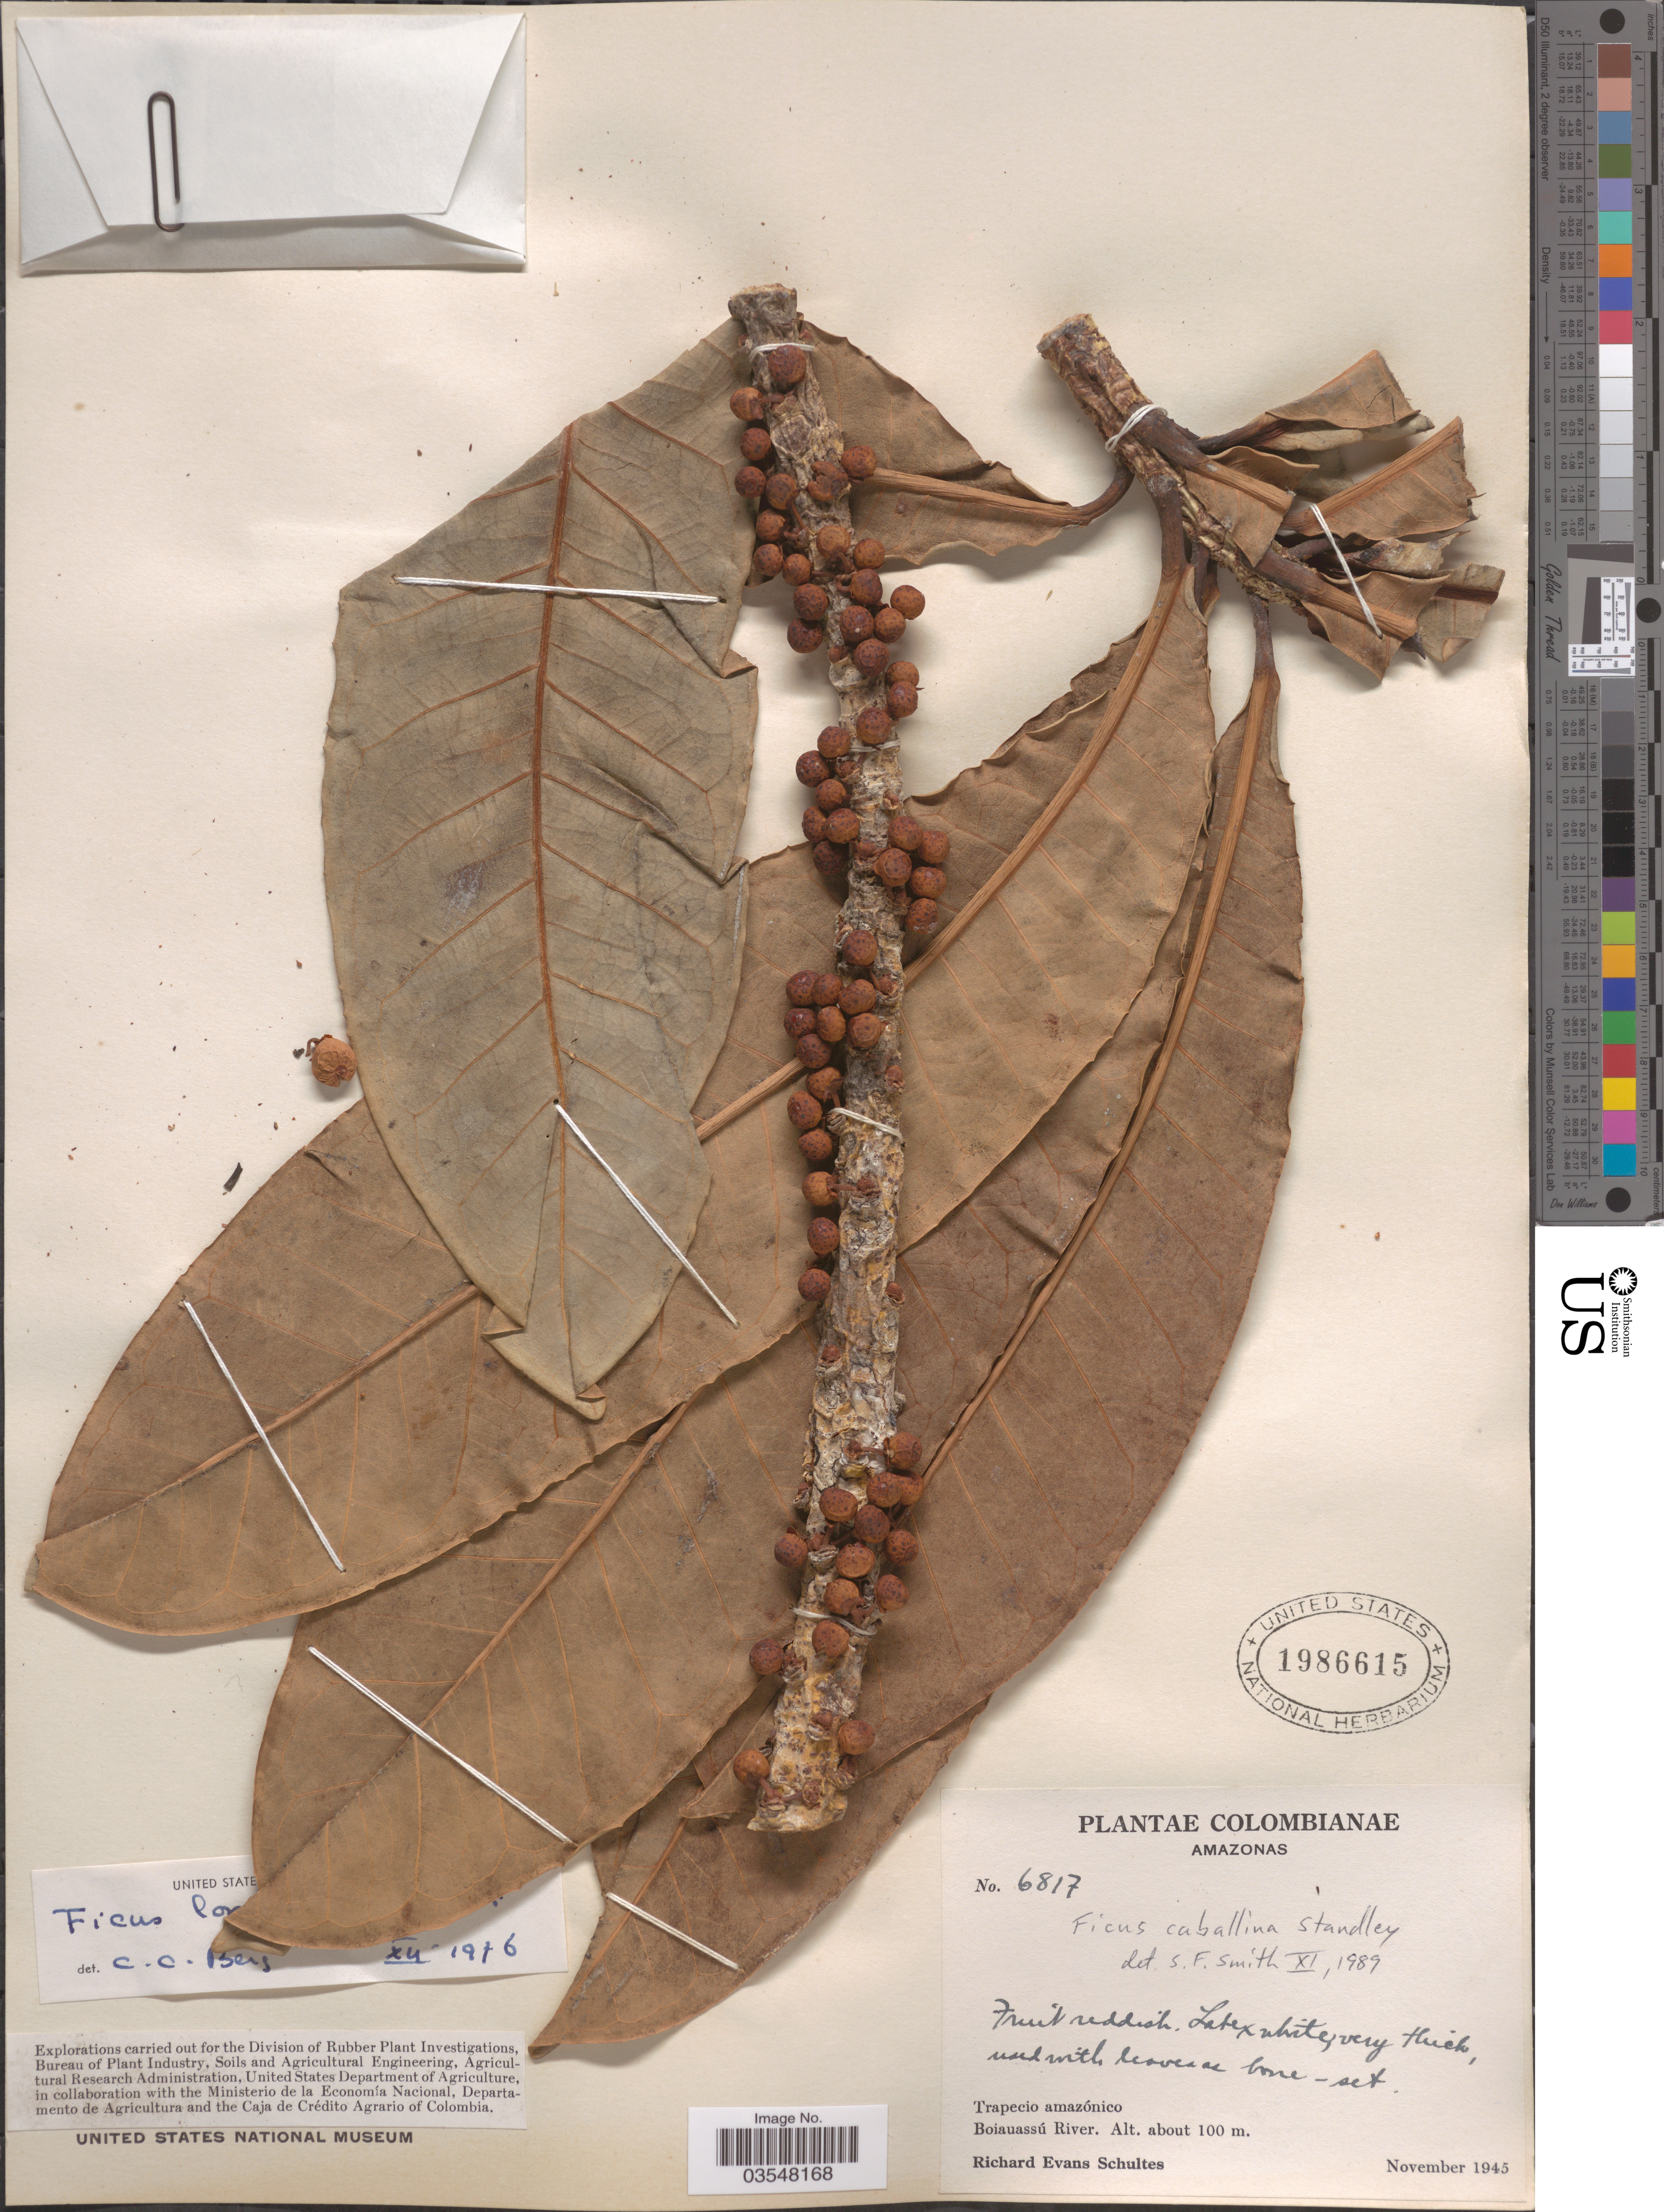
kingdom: Plantae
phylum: Tracheophyta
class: Magnoliopsida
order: Rosales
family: Moraceae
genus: Ficus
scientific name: Ficus caballina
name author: Standl.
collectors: R. E. Schultes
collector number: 6817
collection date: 1945-11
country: Colombia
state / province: Amazônas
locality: Trapecio amazónico. Boiaussú River.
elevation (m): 100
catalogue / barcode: US 1986615